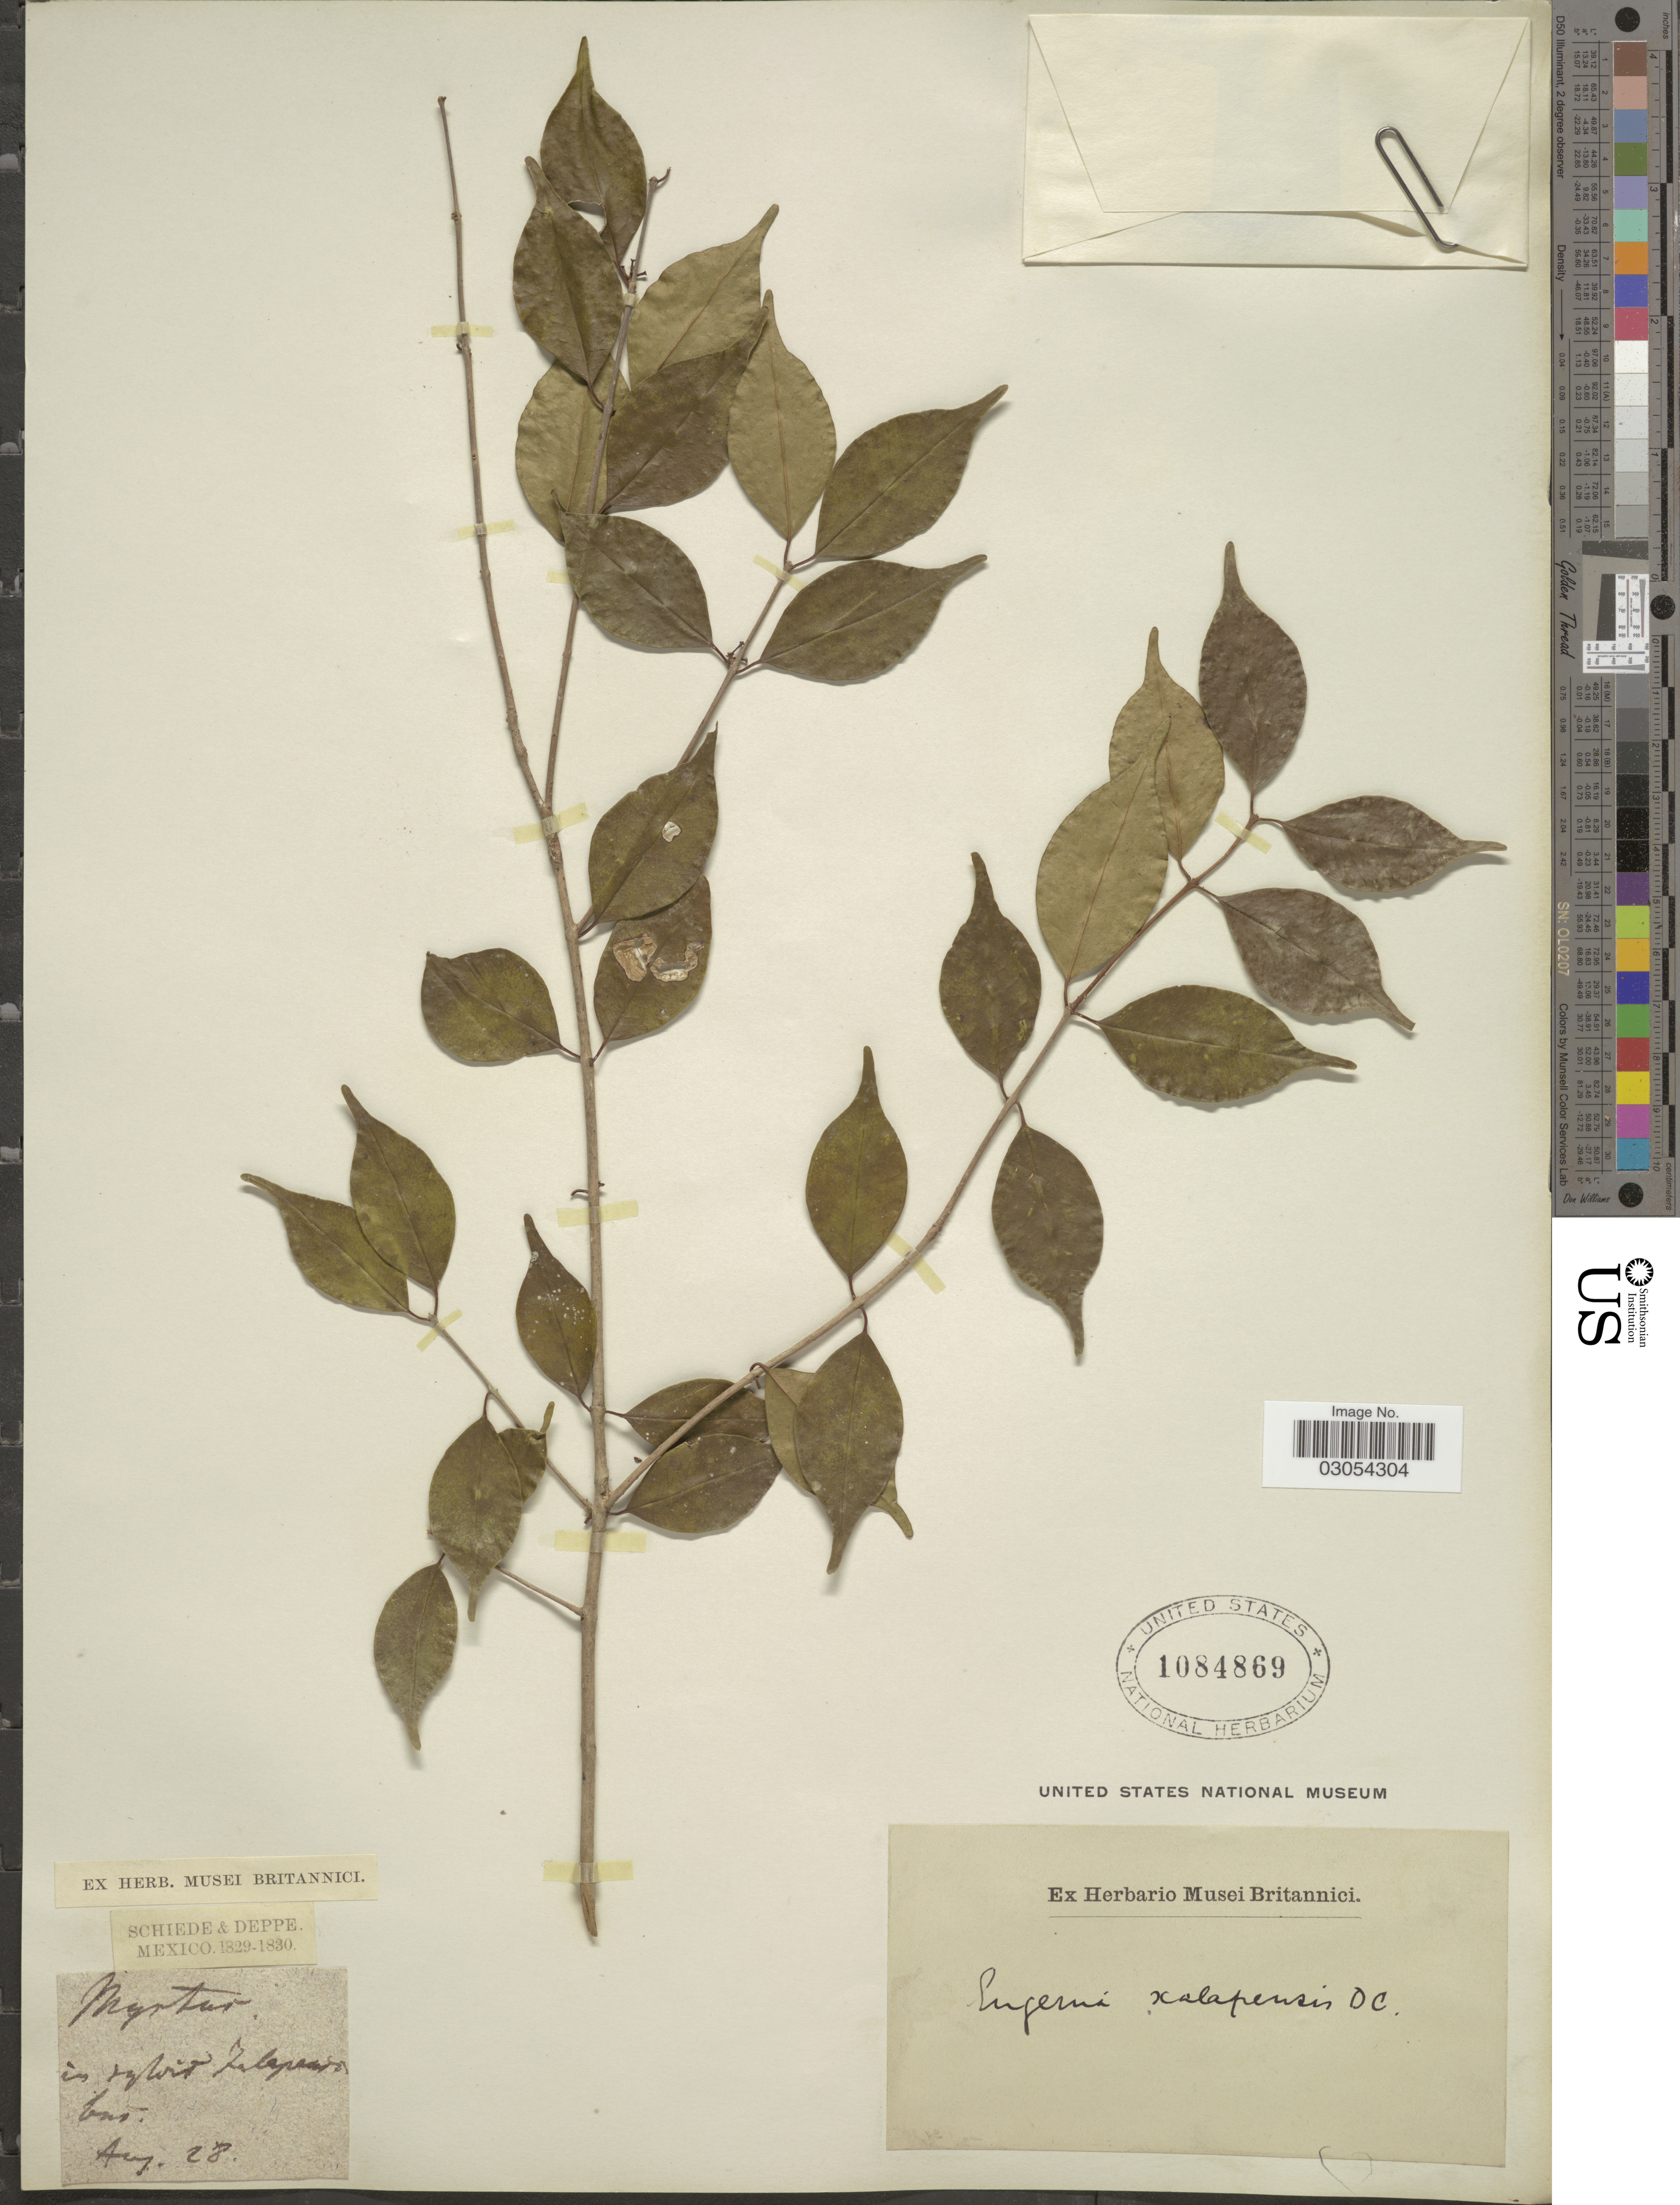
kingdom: Plantae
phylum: Tracheophyta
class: Magnoliopsida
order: Myrtales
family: Myrtaceae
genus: Eugenia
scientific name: Eugenia xalapensis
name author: (Kunth) DC.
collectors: ex herb. Musei Britannici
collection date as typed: Transcribed d/m/y: /8/28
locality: In sylvis Zelapandebus. [interpreted]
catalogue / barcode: US 1084869